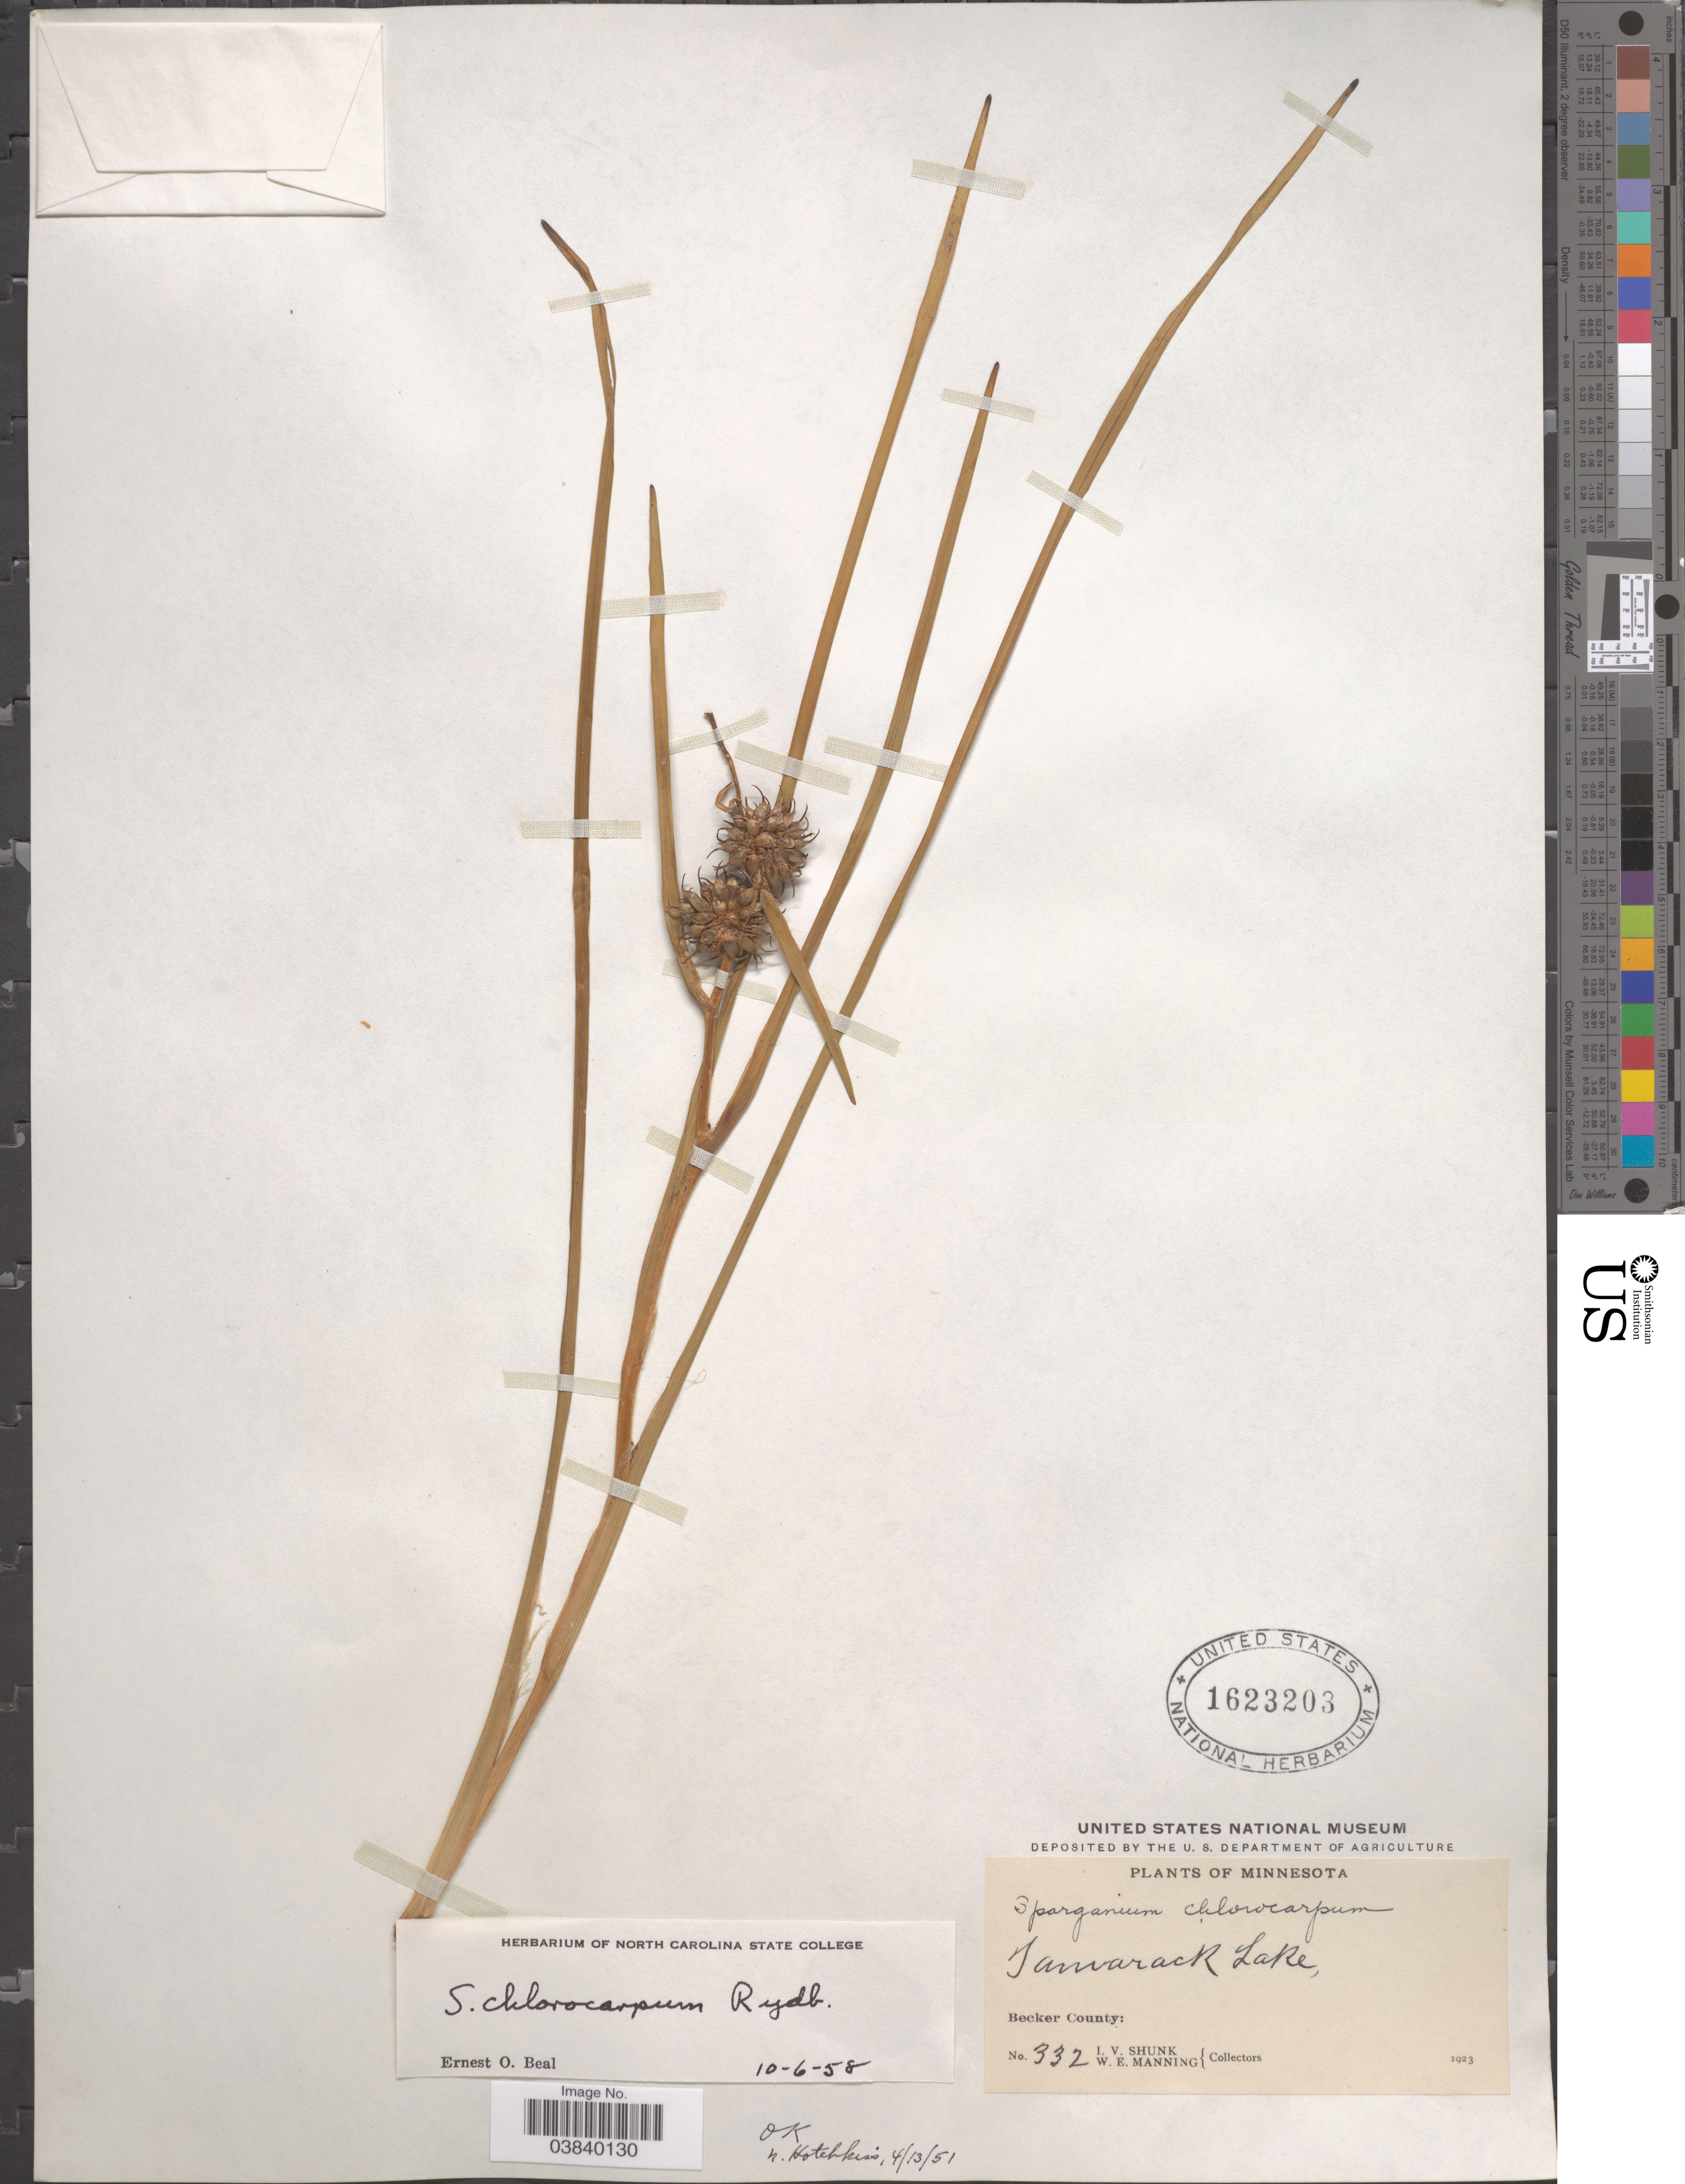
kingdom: Plantae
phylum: Tracheophyta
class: Liliopsida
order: Poales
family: Typhaceae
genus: Sparganium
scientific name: Sparganium chlorocarpum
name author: Rydb.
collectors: I. Shunk & W. Manning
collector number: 332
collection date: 1923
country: United States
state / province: Minnesota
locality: Tamarack Lake, Becker County.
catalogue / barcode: US 1623203